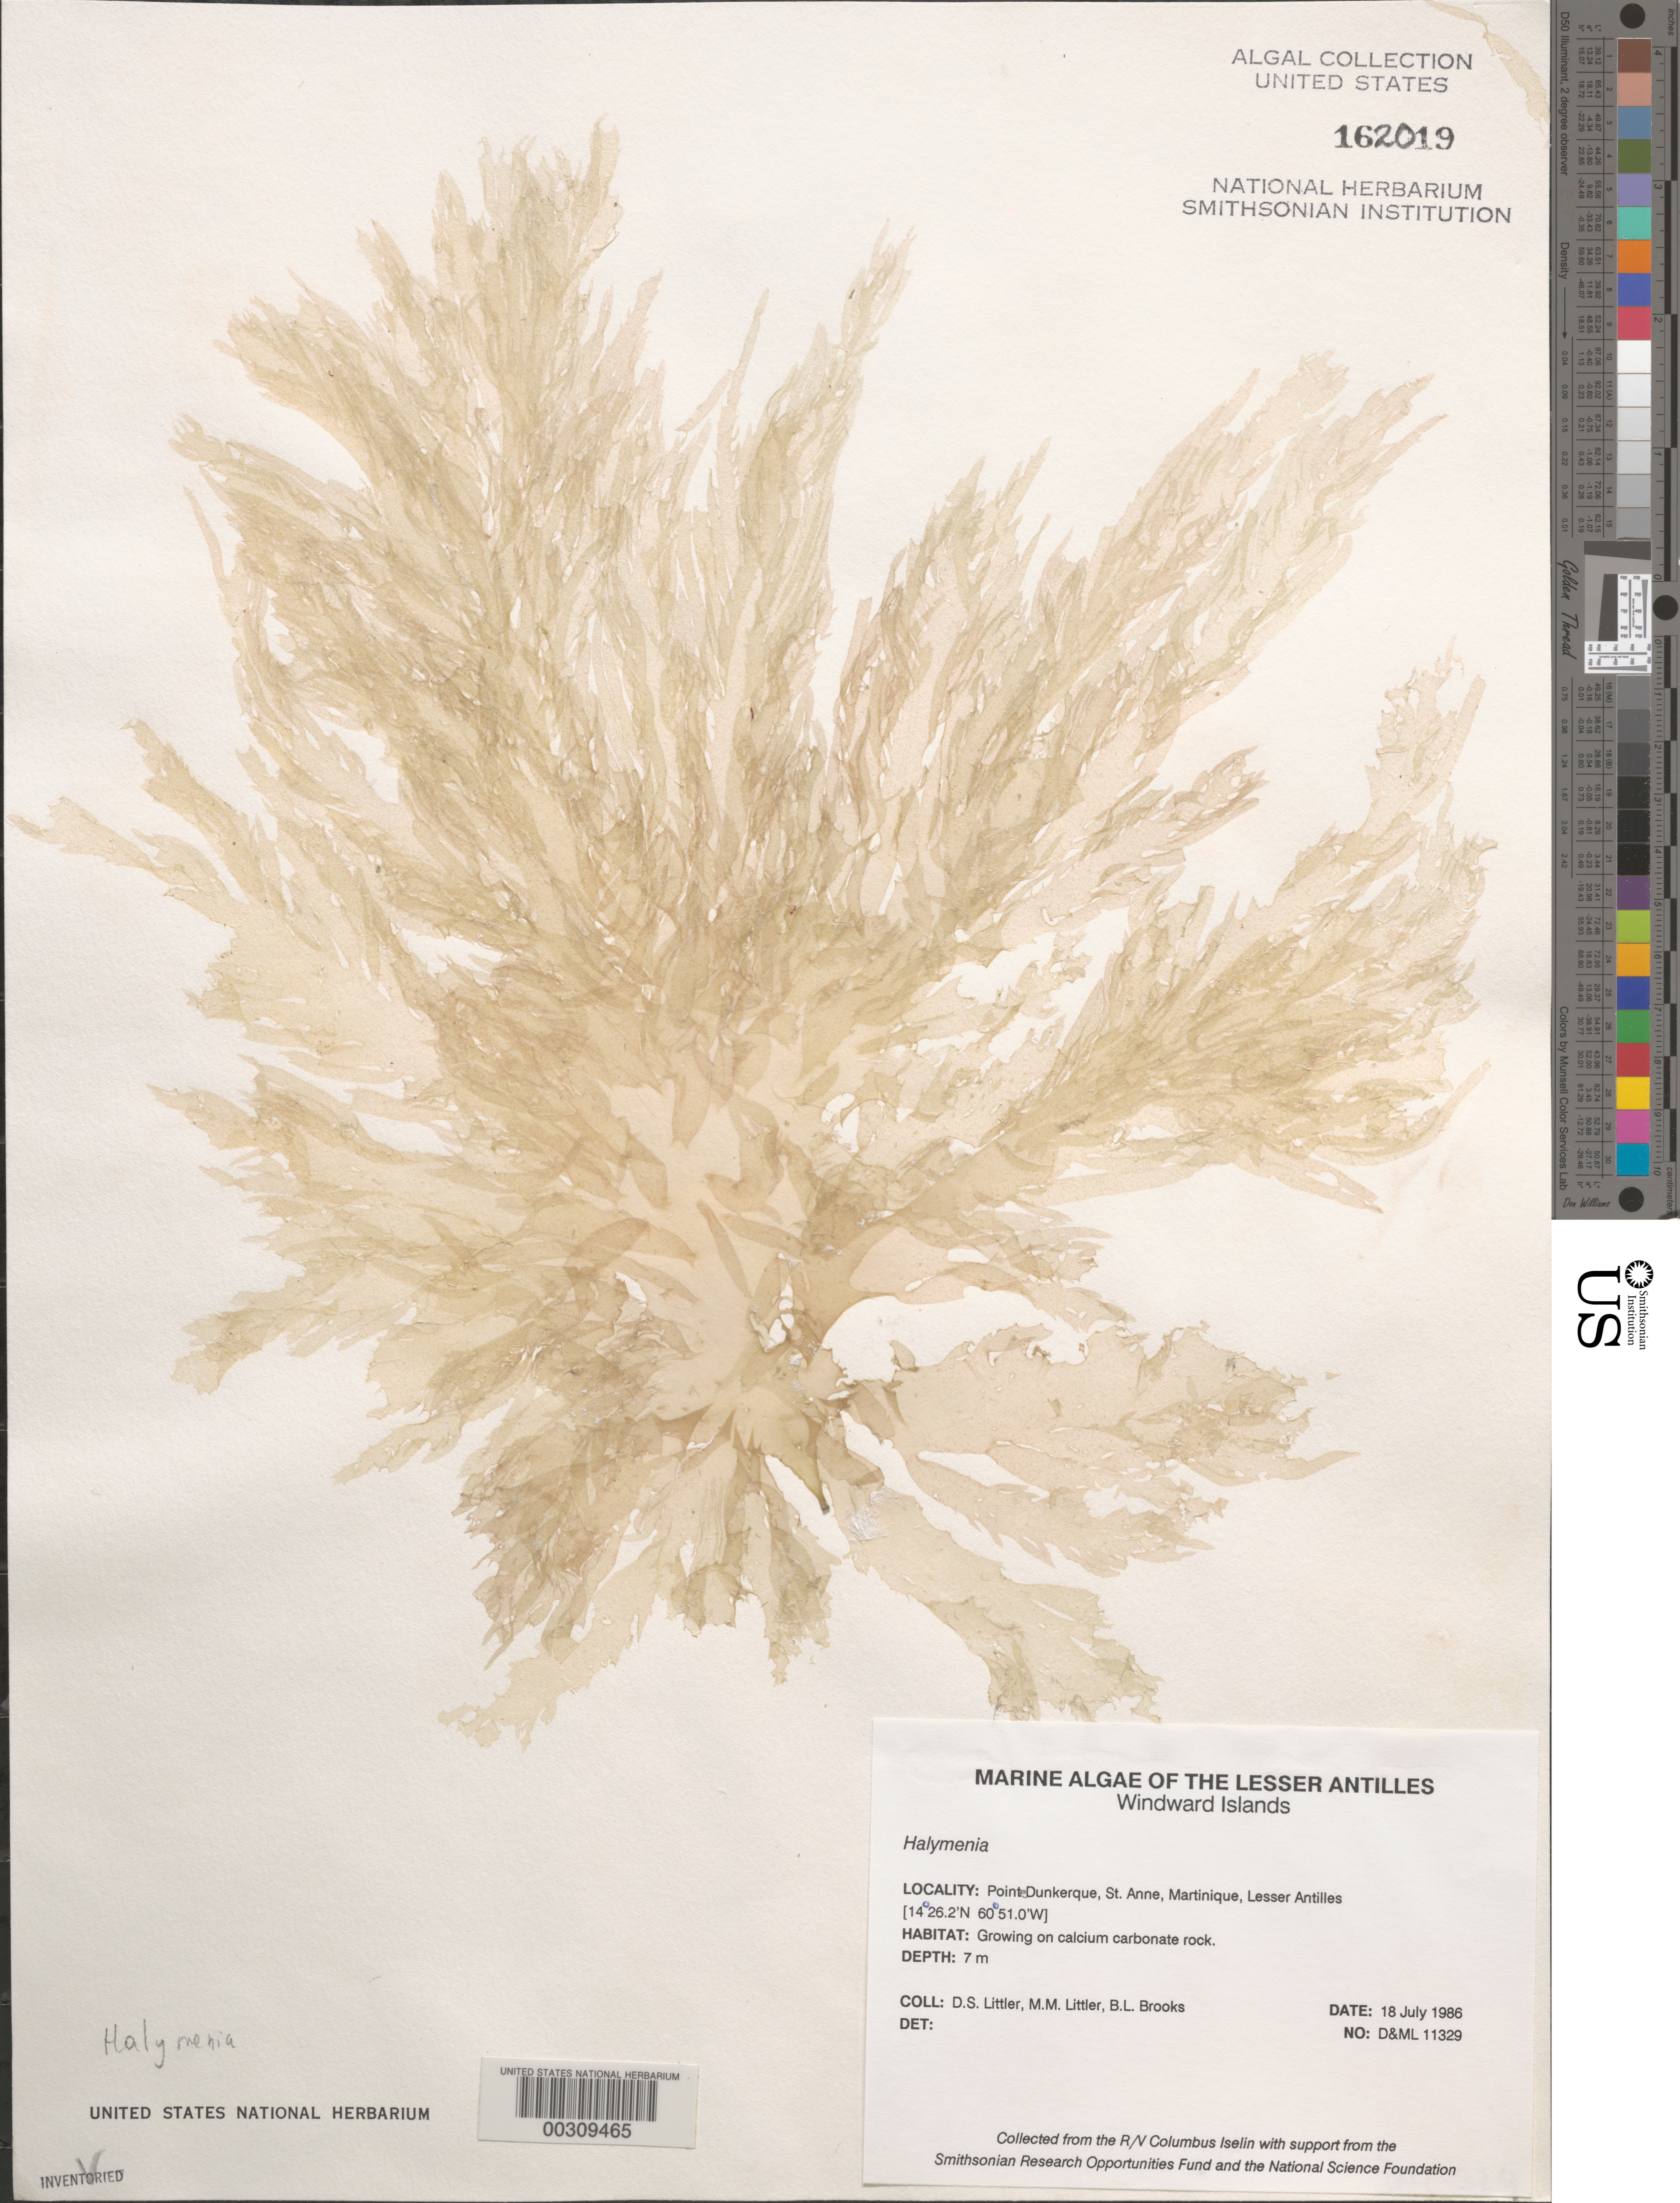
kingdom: Plantae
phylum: Rhodophyta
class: Florideophyceae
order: Halymeniales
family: Halymeniaceae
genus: Halymenia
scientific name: Halymenia sp.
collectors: D. S. Littler, M. M. Littler & B. Brooks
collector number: D&ML 11329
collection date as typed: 18 Jul 1986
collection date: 1986-07-18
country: Martinique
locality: Pointe Dunkerque, St. Anne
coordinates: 14 26.2' N, 60 51.0' W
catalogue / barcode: US 162019